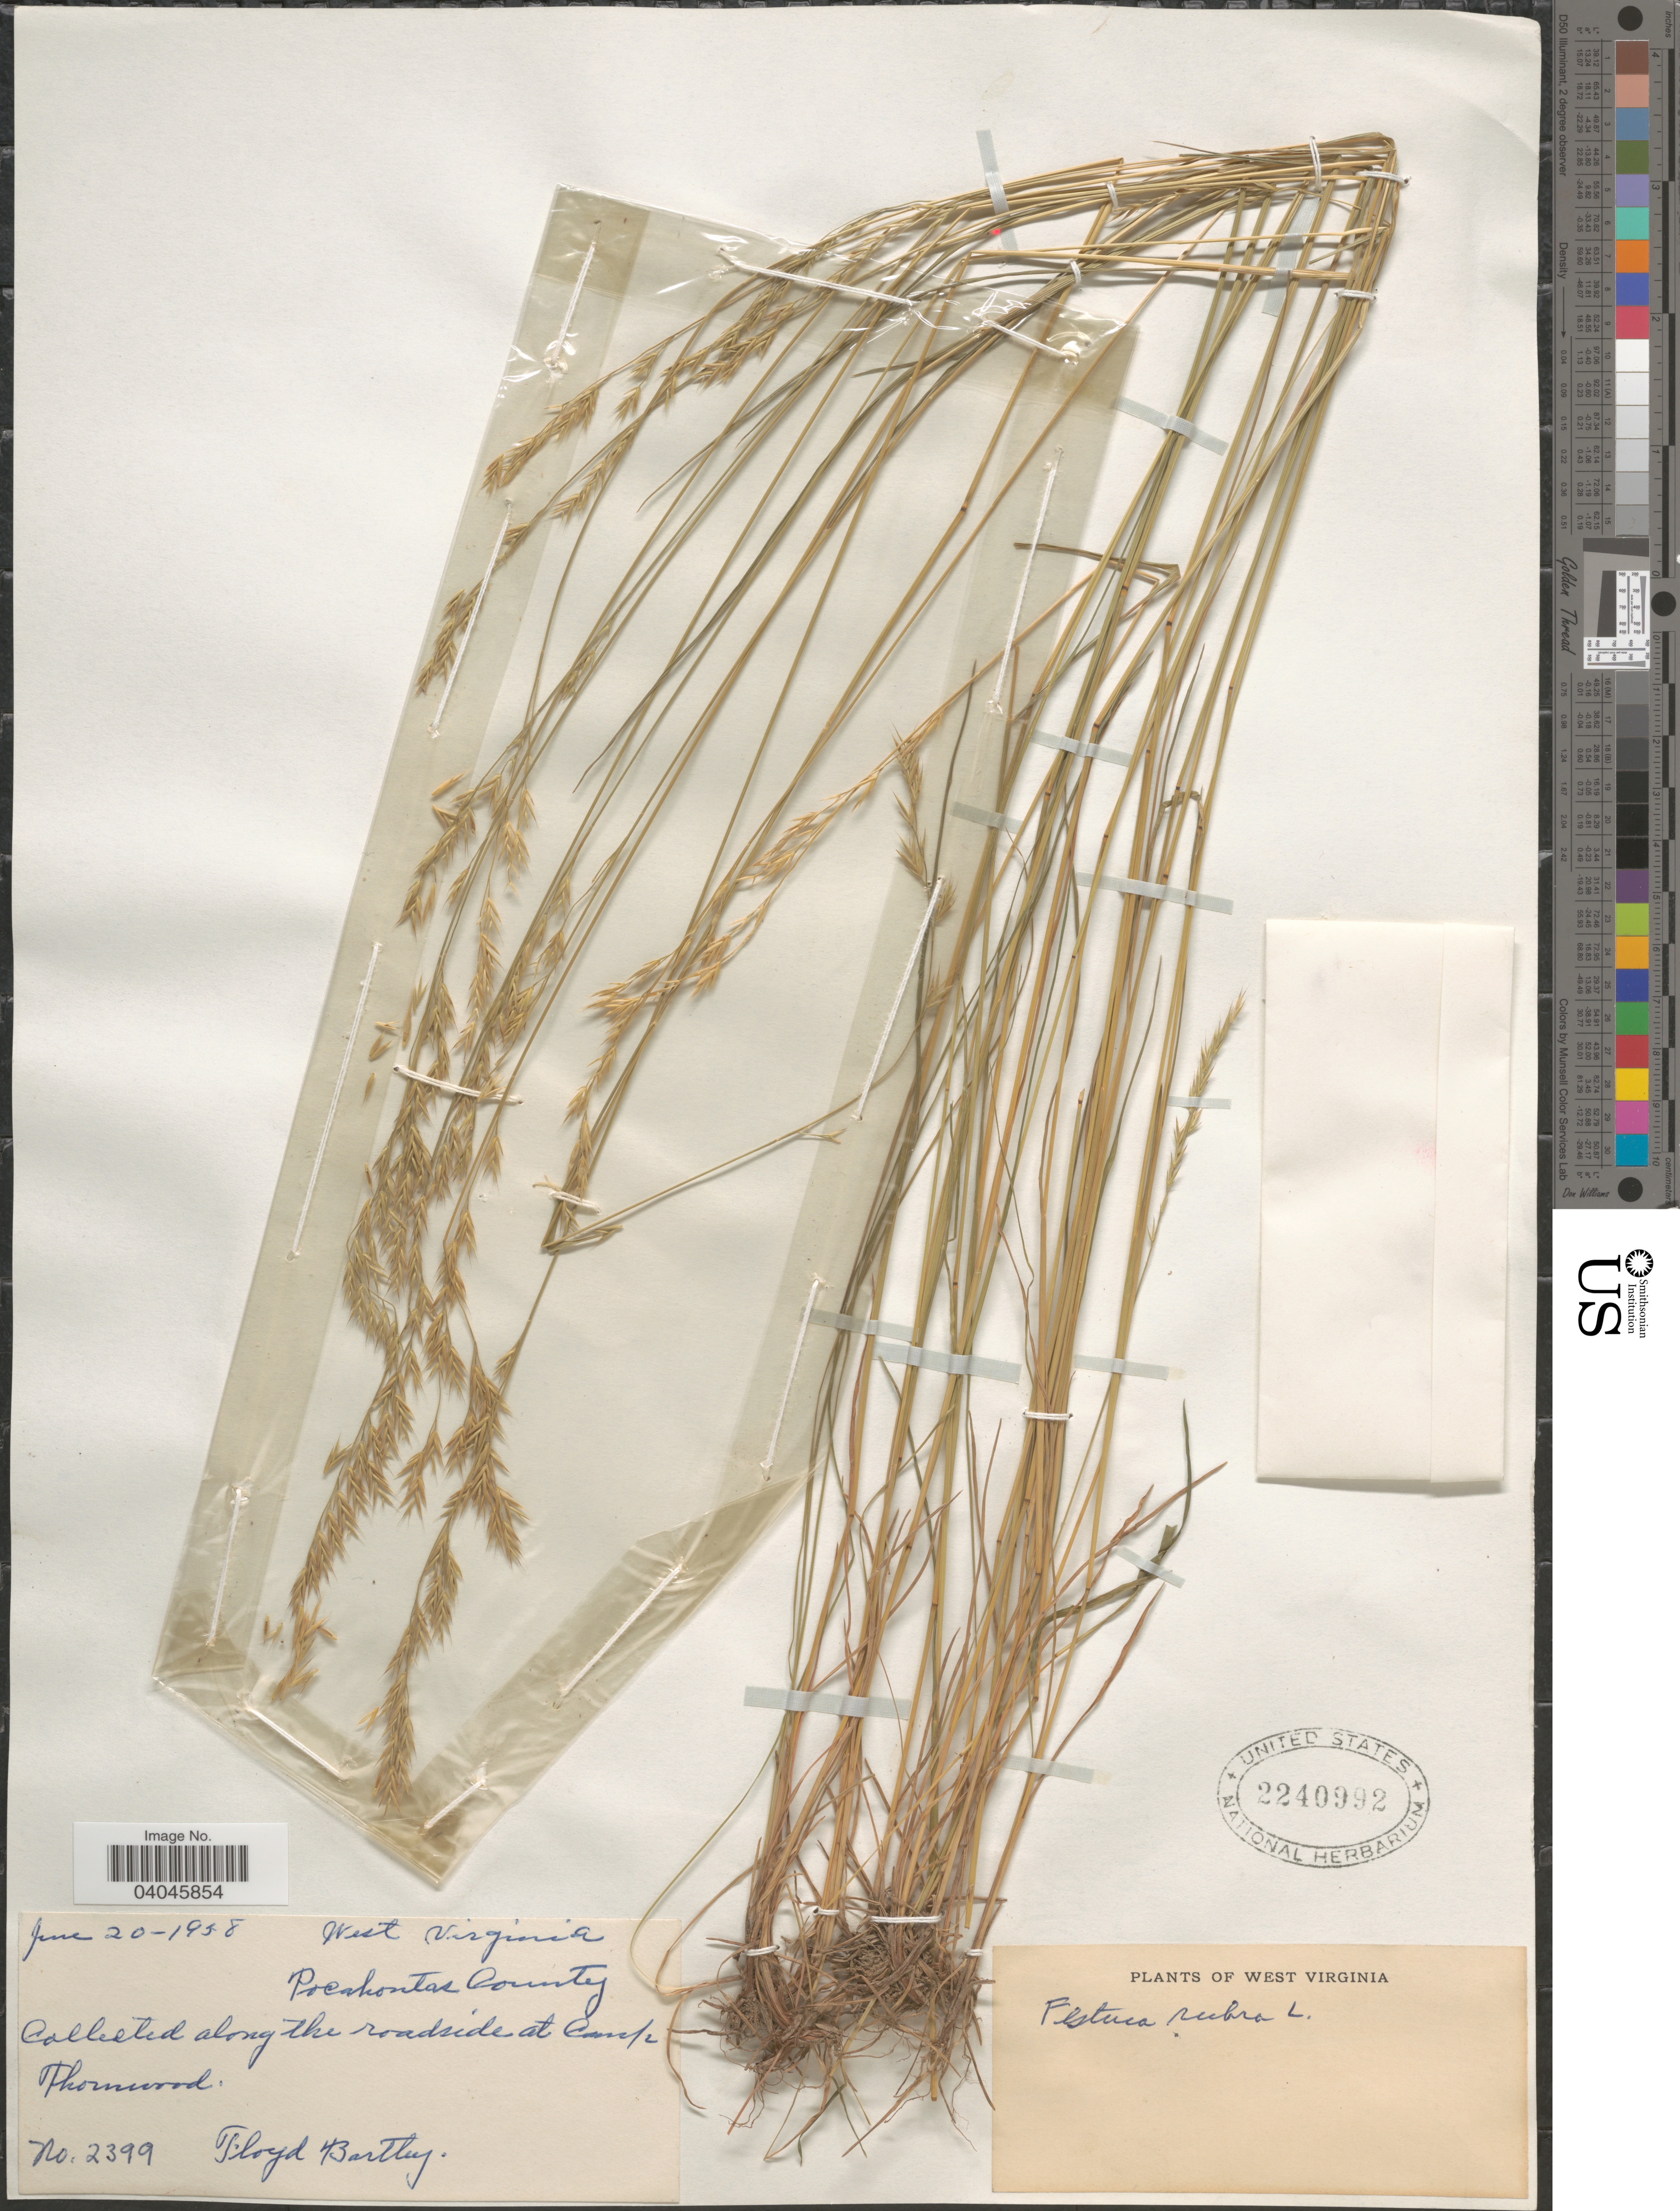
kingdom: Plantae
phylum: Tracheophyta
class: Liliopsida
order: Poales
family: Poaceae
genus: Festuca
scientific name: Festuca rubra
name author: L.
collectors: F. Bartley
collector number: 2399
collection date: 1958-06-20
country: United States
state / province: West Virginia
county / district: Pocahontas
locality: Pocahontas County. Along the roadside at Camp Thornwood.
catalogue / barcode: US 2240992